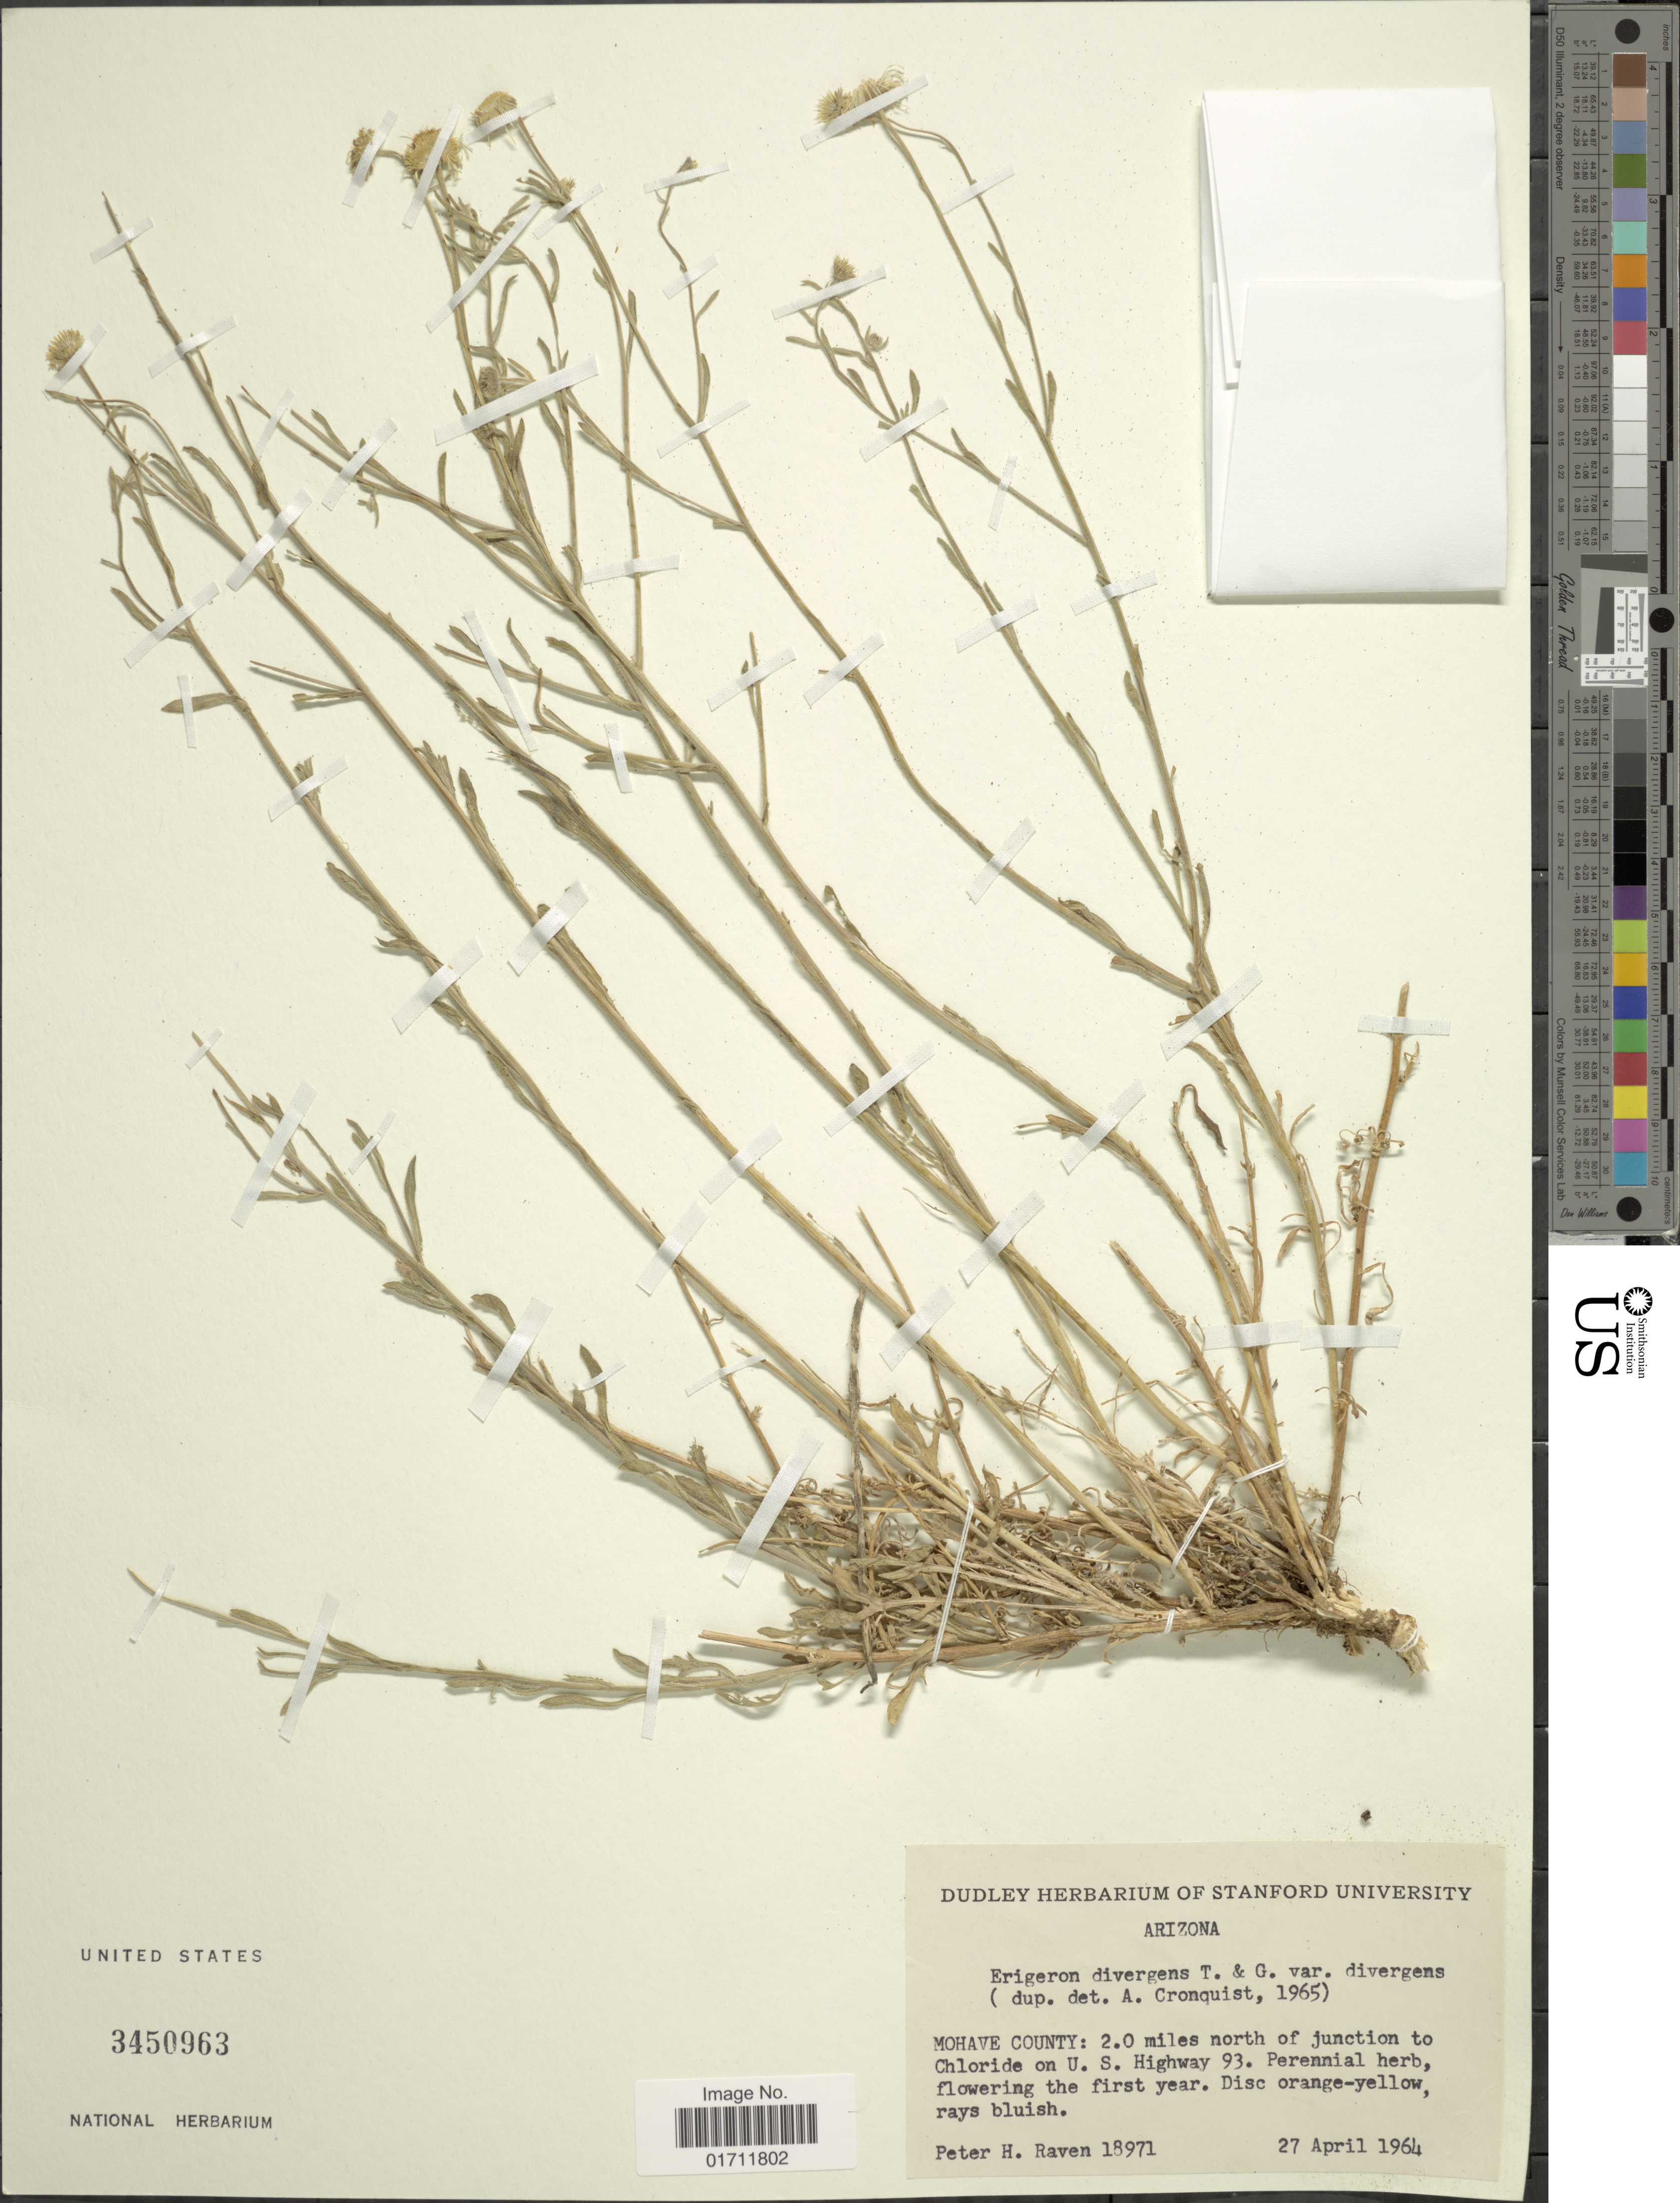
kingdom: Plantae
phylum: Tracheophyta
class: Magnoliopsida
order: Asterales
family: Asteraceae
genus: Erigeron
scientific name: Erigeron divergens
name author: Torr. & A. Gray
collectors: P. Raven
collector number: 18971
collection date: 1964-04-27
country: United States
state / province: Arizona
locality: Mohave County: 2.0 miles north of junction to Cloride on U.S. Highway 93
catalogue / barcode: US 3450963